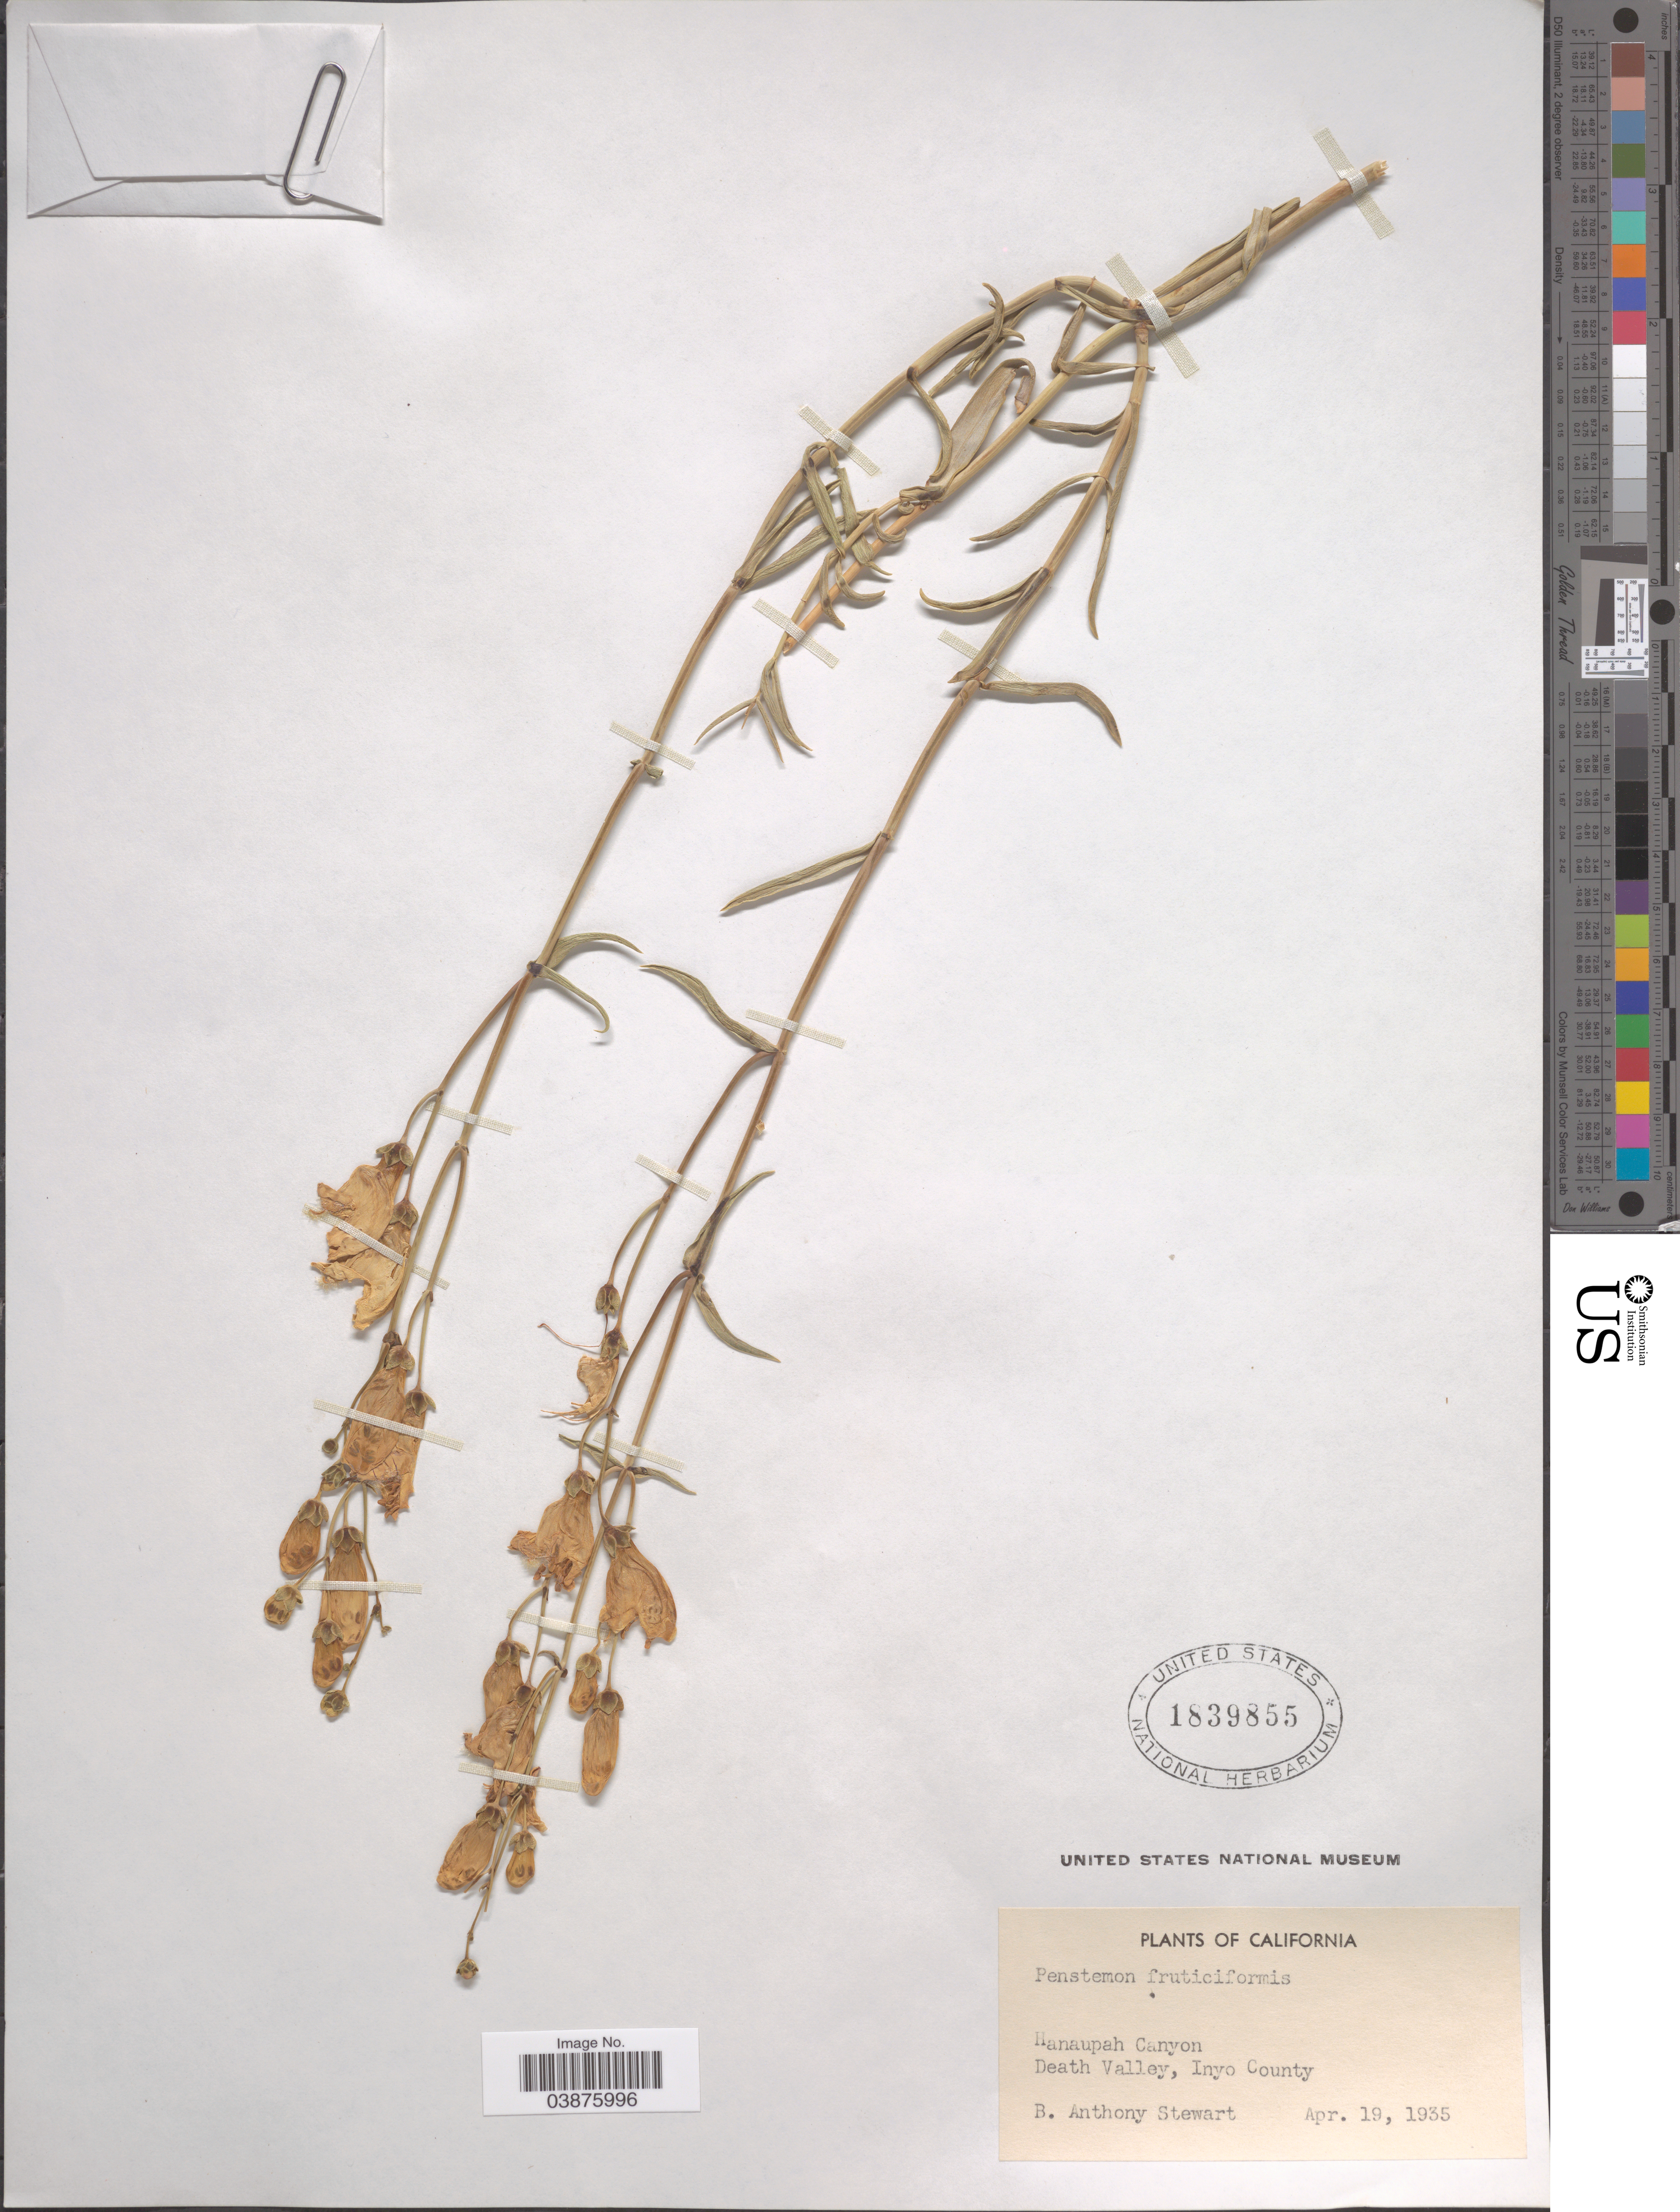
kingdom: Plantae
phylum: Tracheophyta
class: Magnoliopsida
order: Lamiales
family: Plantaginaceae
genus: Penstemon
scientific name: Penstemon incertus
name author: Brandegee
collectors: B. Stewart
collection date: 1935-04-19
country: United States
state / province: California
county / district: Inyo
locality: Hanaupah Canyon. Death Valley, Inyo County.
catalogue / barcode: US 1839855